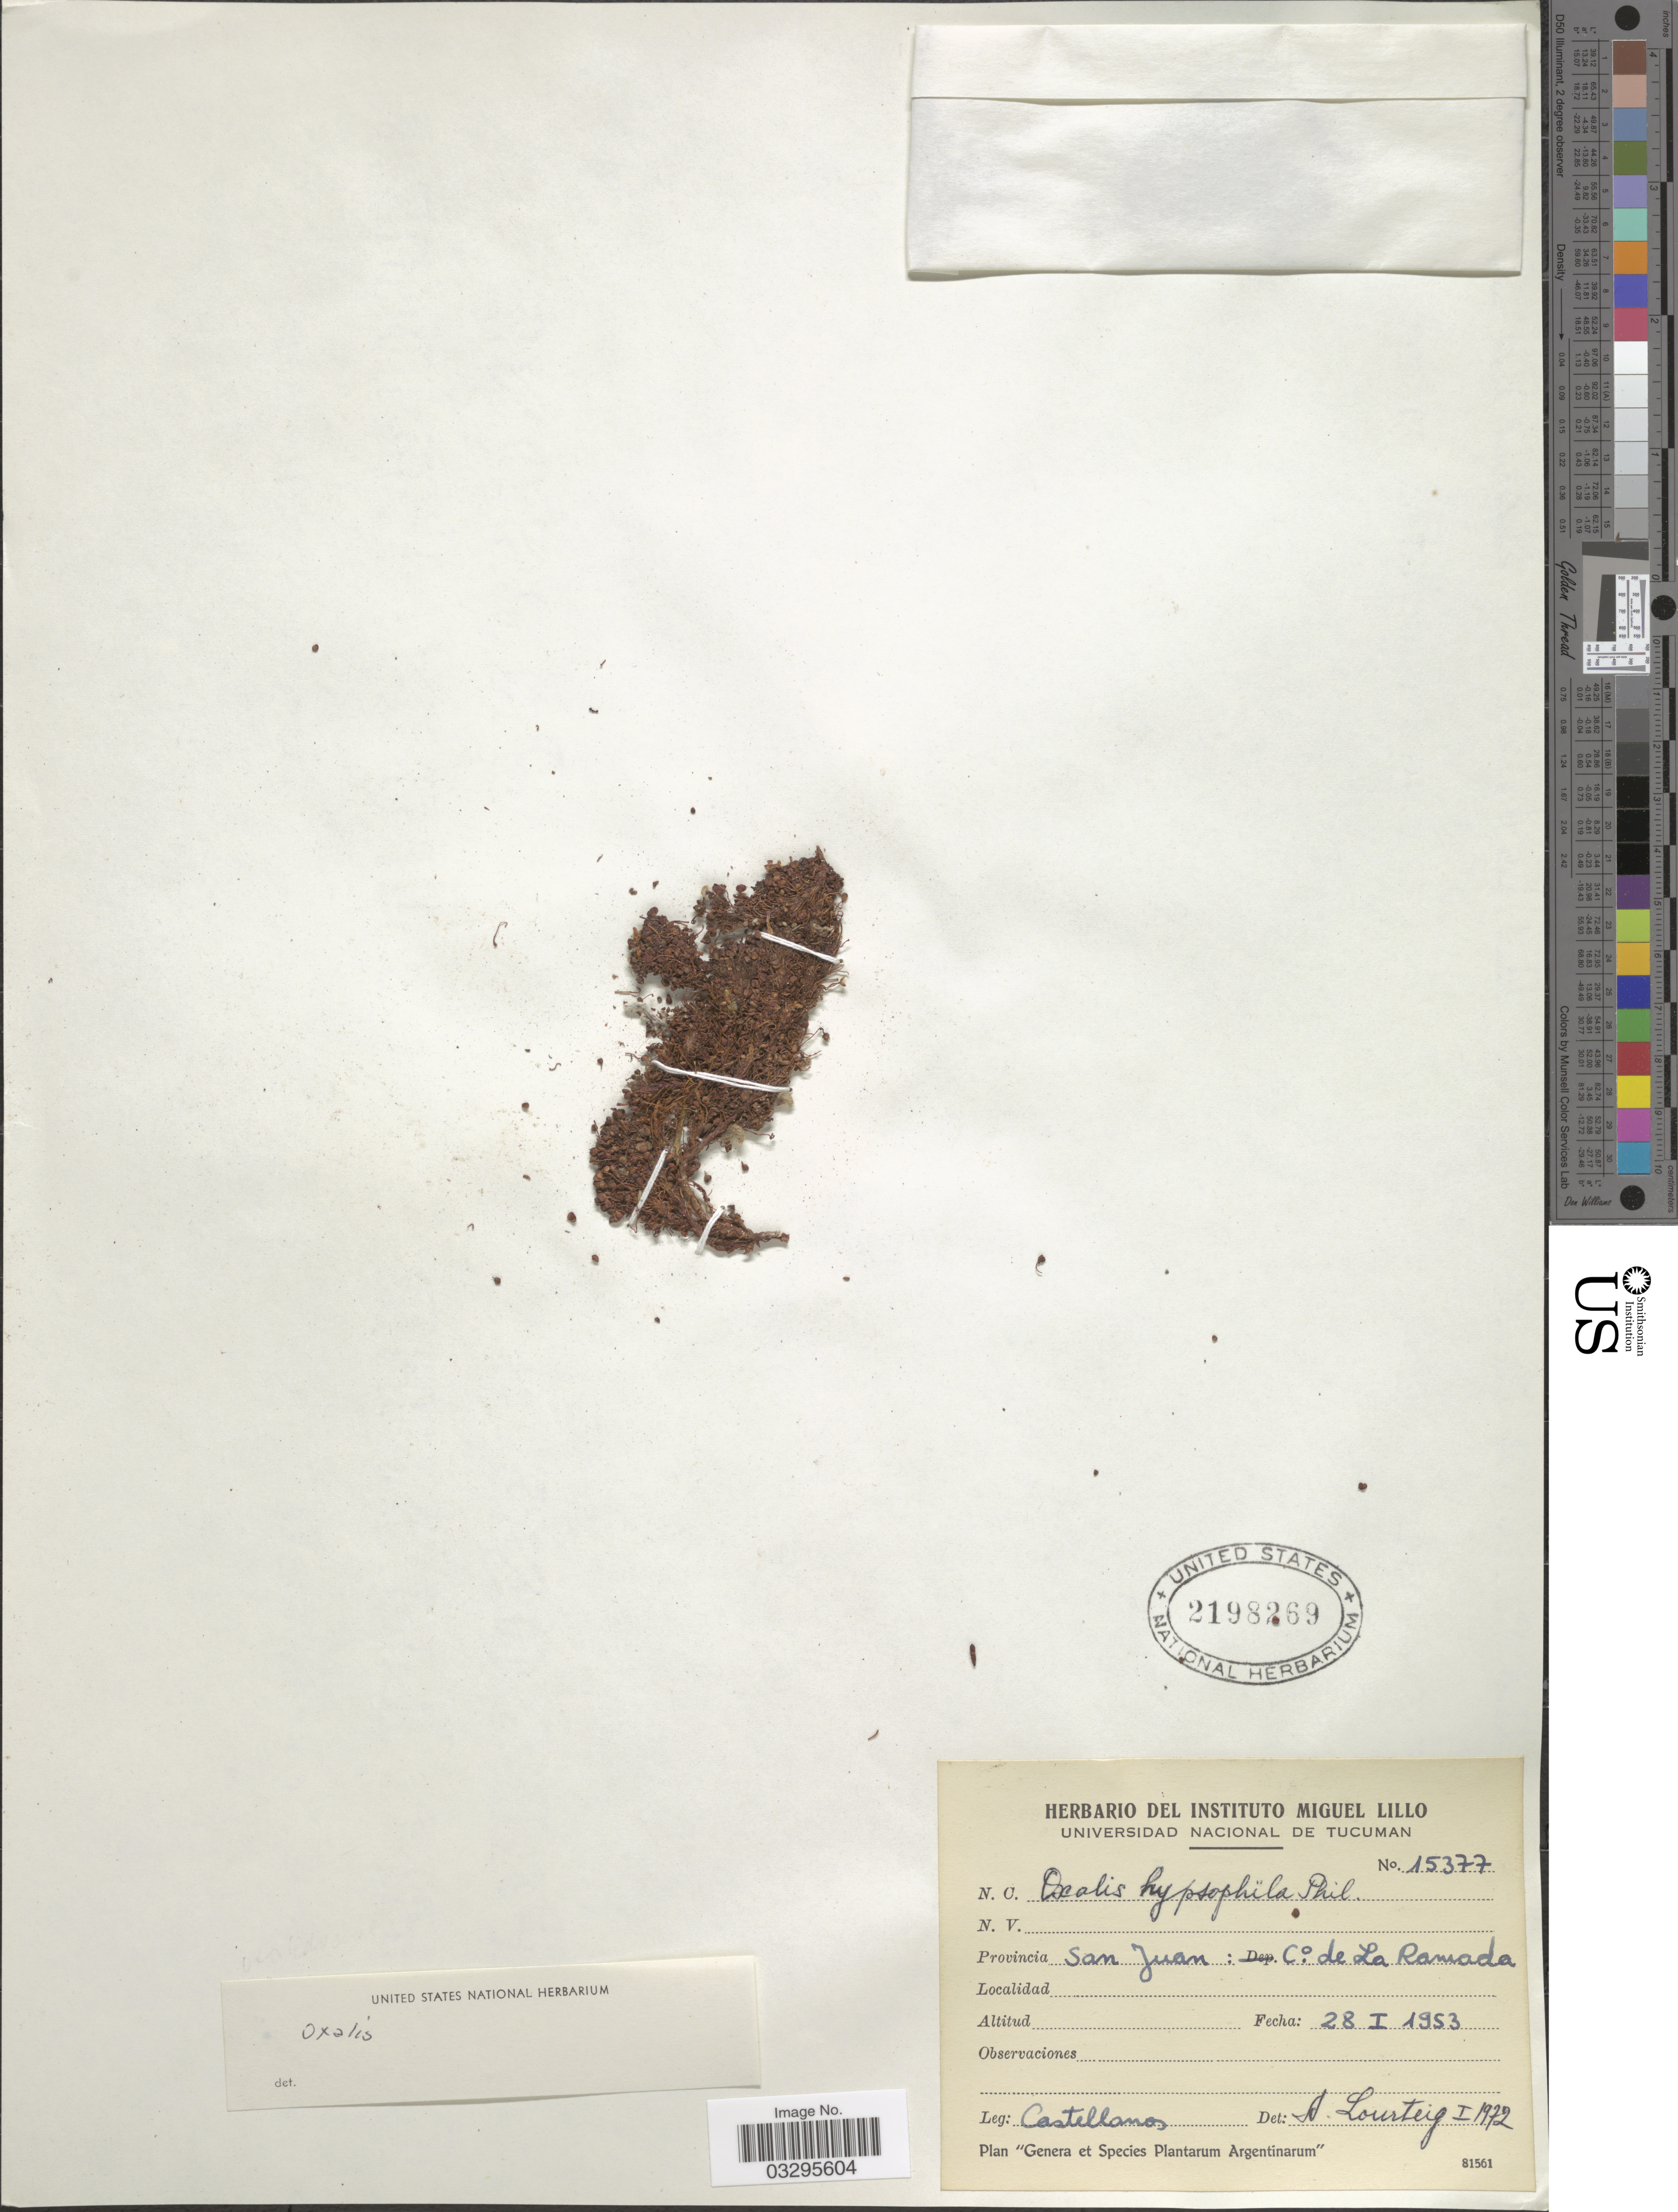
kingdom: Plantae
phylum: Tracheophyta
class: Magnoliopsida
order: Oxalidales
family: Oxalidaceae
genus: Oxalis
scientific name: Oxalis hypsophila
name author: Phil.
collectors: -- Castellanos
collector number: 15377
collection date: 1953-01-28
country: Argentina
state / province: San Juan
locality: Cº de La Ramada.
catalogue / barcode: US 2198269